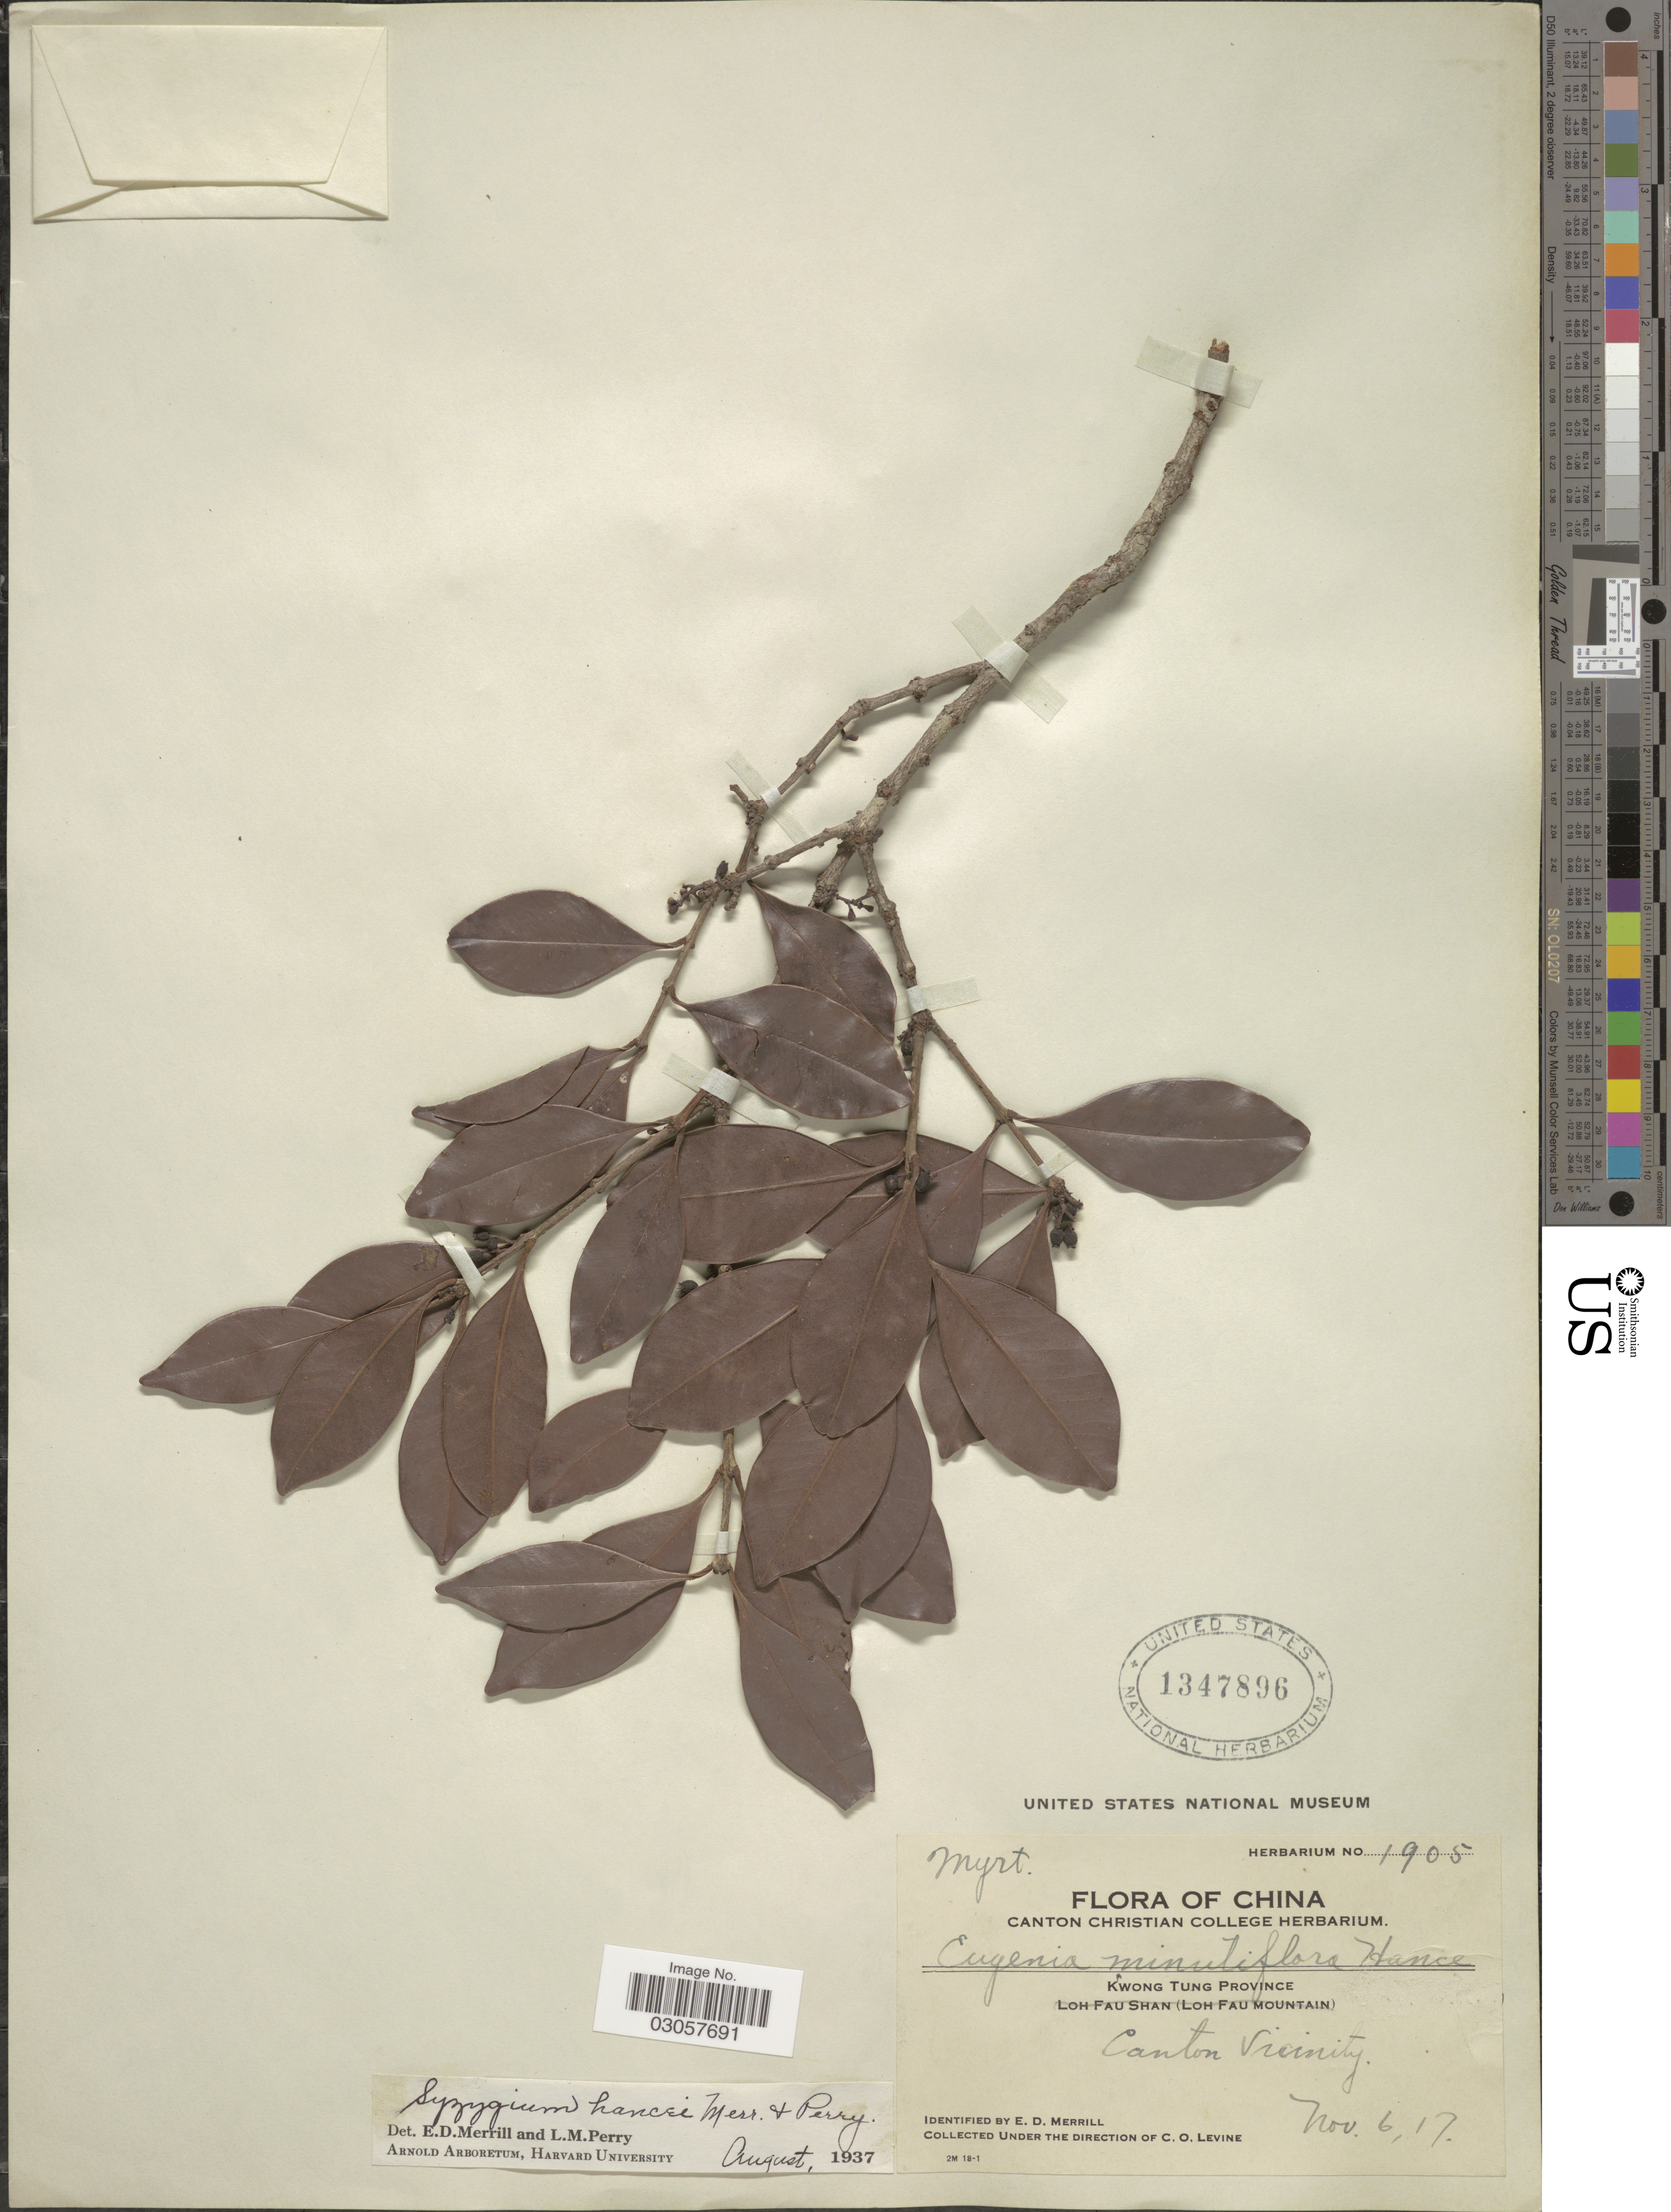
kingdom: Plantae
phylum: Tracheophyta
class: Magnoliopsida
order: Myrtales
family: Myrtaceae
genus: Syzygium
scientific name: Syzygium hancei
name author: Merr. & L.M. Perry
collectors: C. O. Levine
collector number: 1905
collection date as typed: Transcribed d/m/y: 6/11/17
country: China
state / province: Guangdong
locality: Kwong Tung Province. Canton Vicinity.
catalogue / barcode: US 1347896